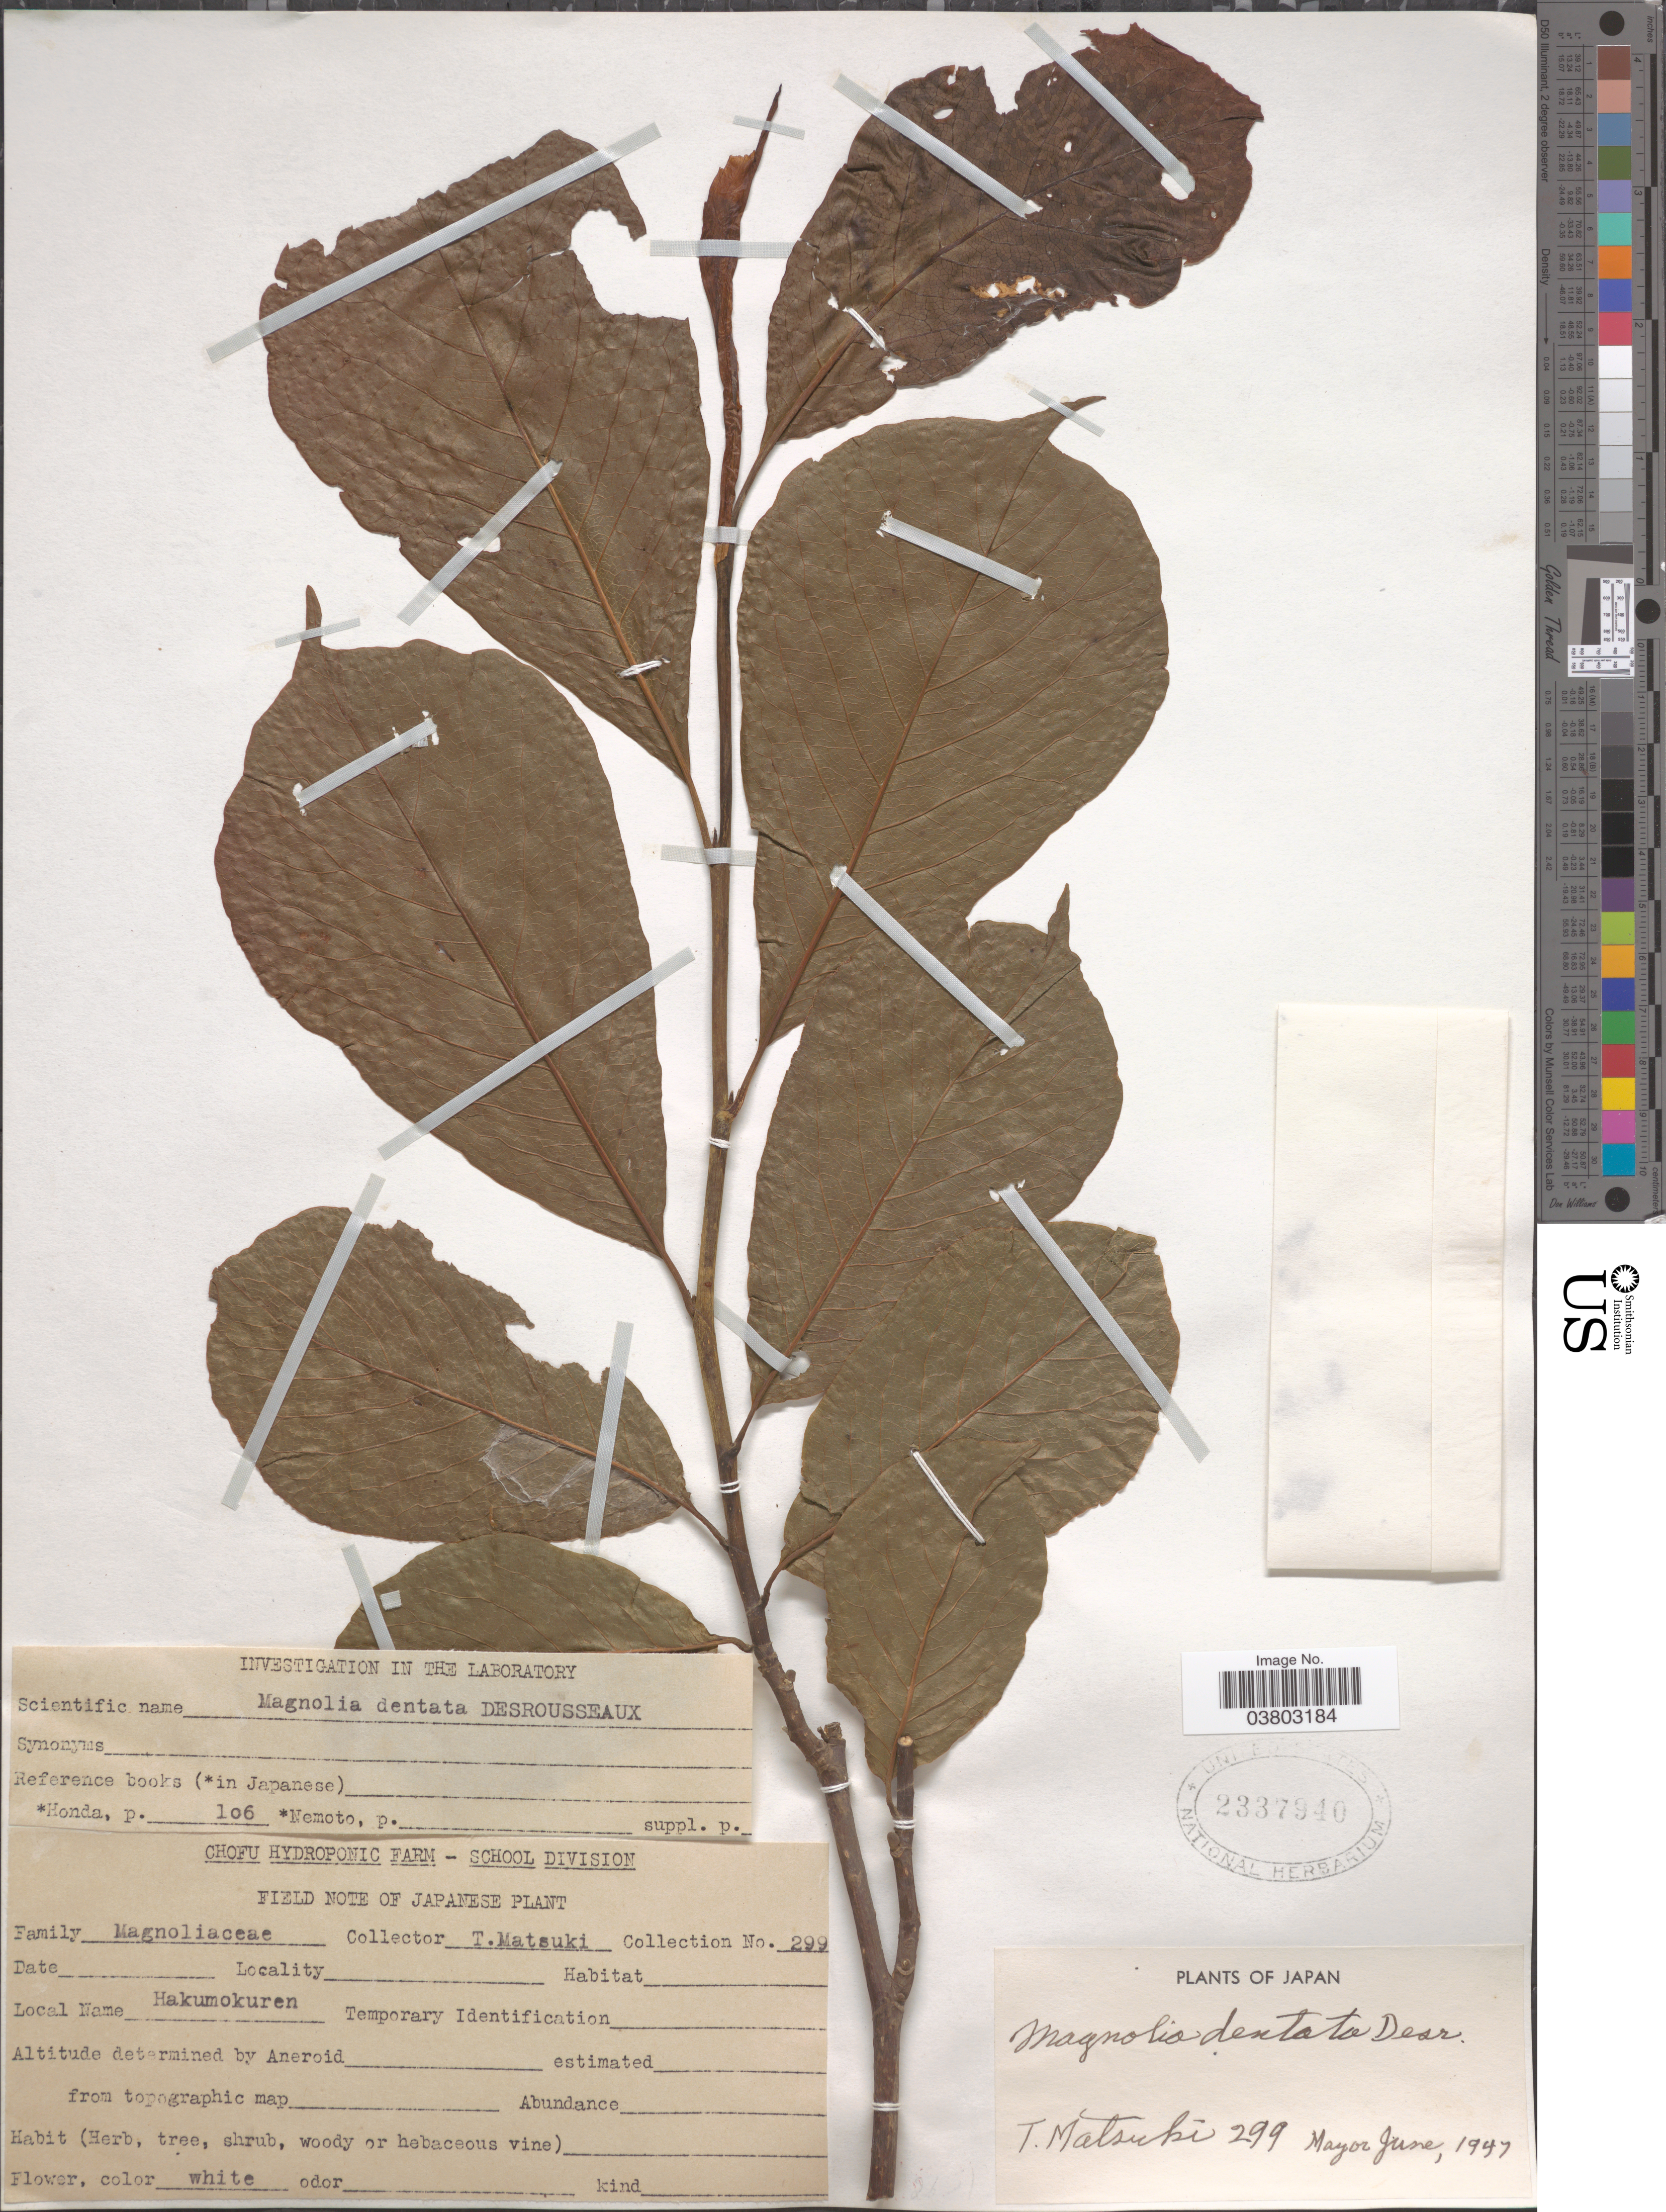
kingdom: Plantae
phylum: Tracheophyta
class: Magnoliopsida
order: Magnoliales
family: Magnoliaceae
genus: Magnolia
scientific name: Magnolia denudata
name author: Desr.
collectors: T. Matsuki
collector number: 299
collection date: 1947-05/1947-06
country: Japan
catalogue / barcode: US 2337940